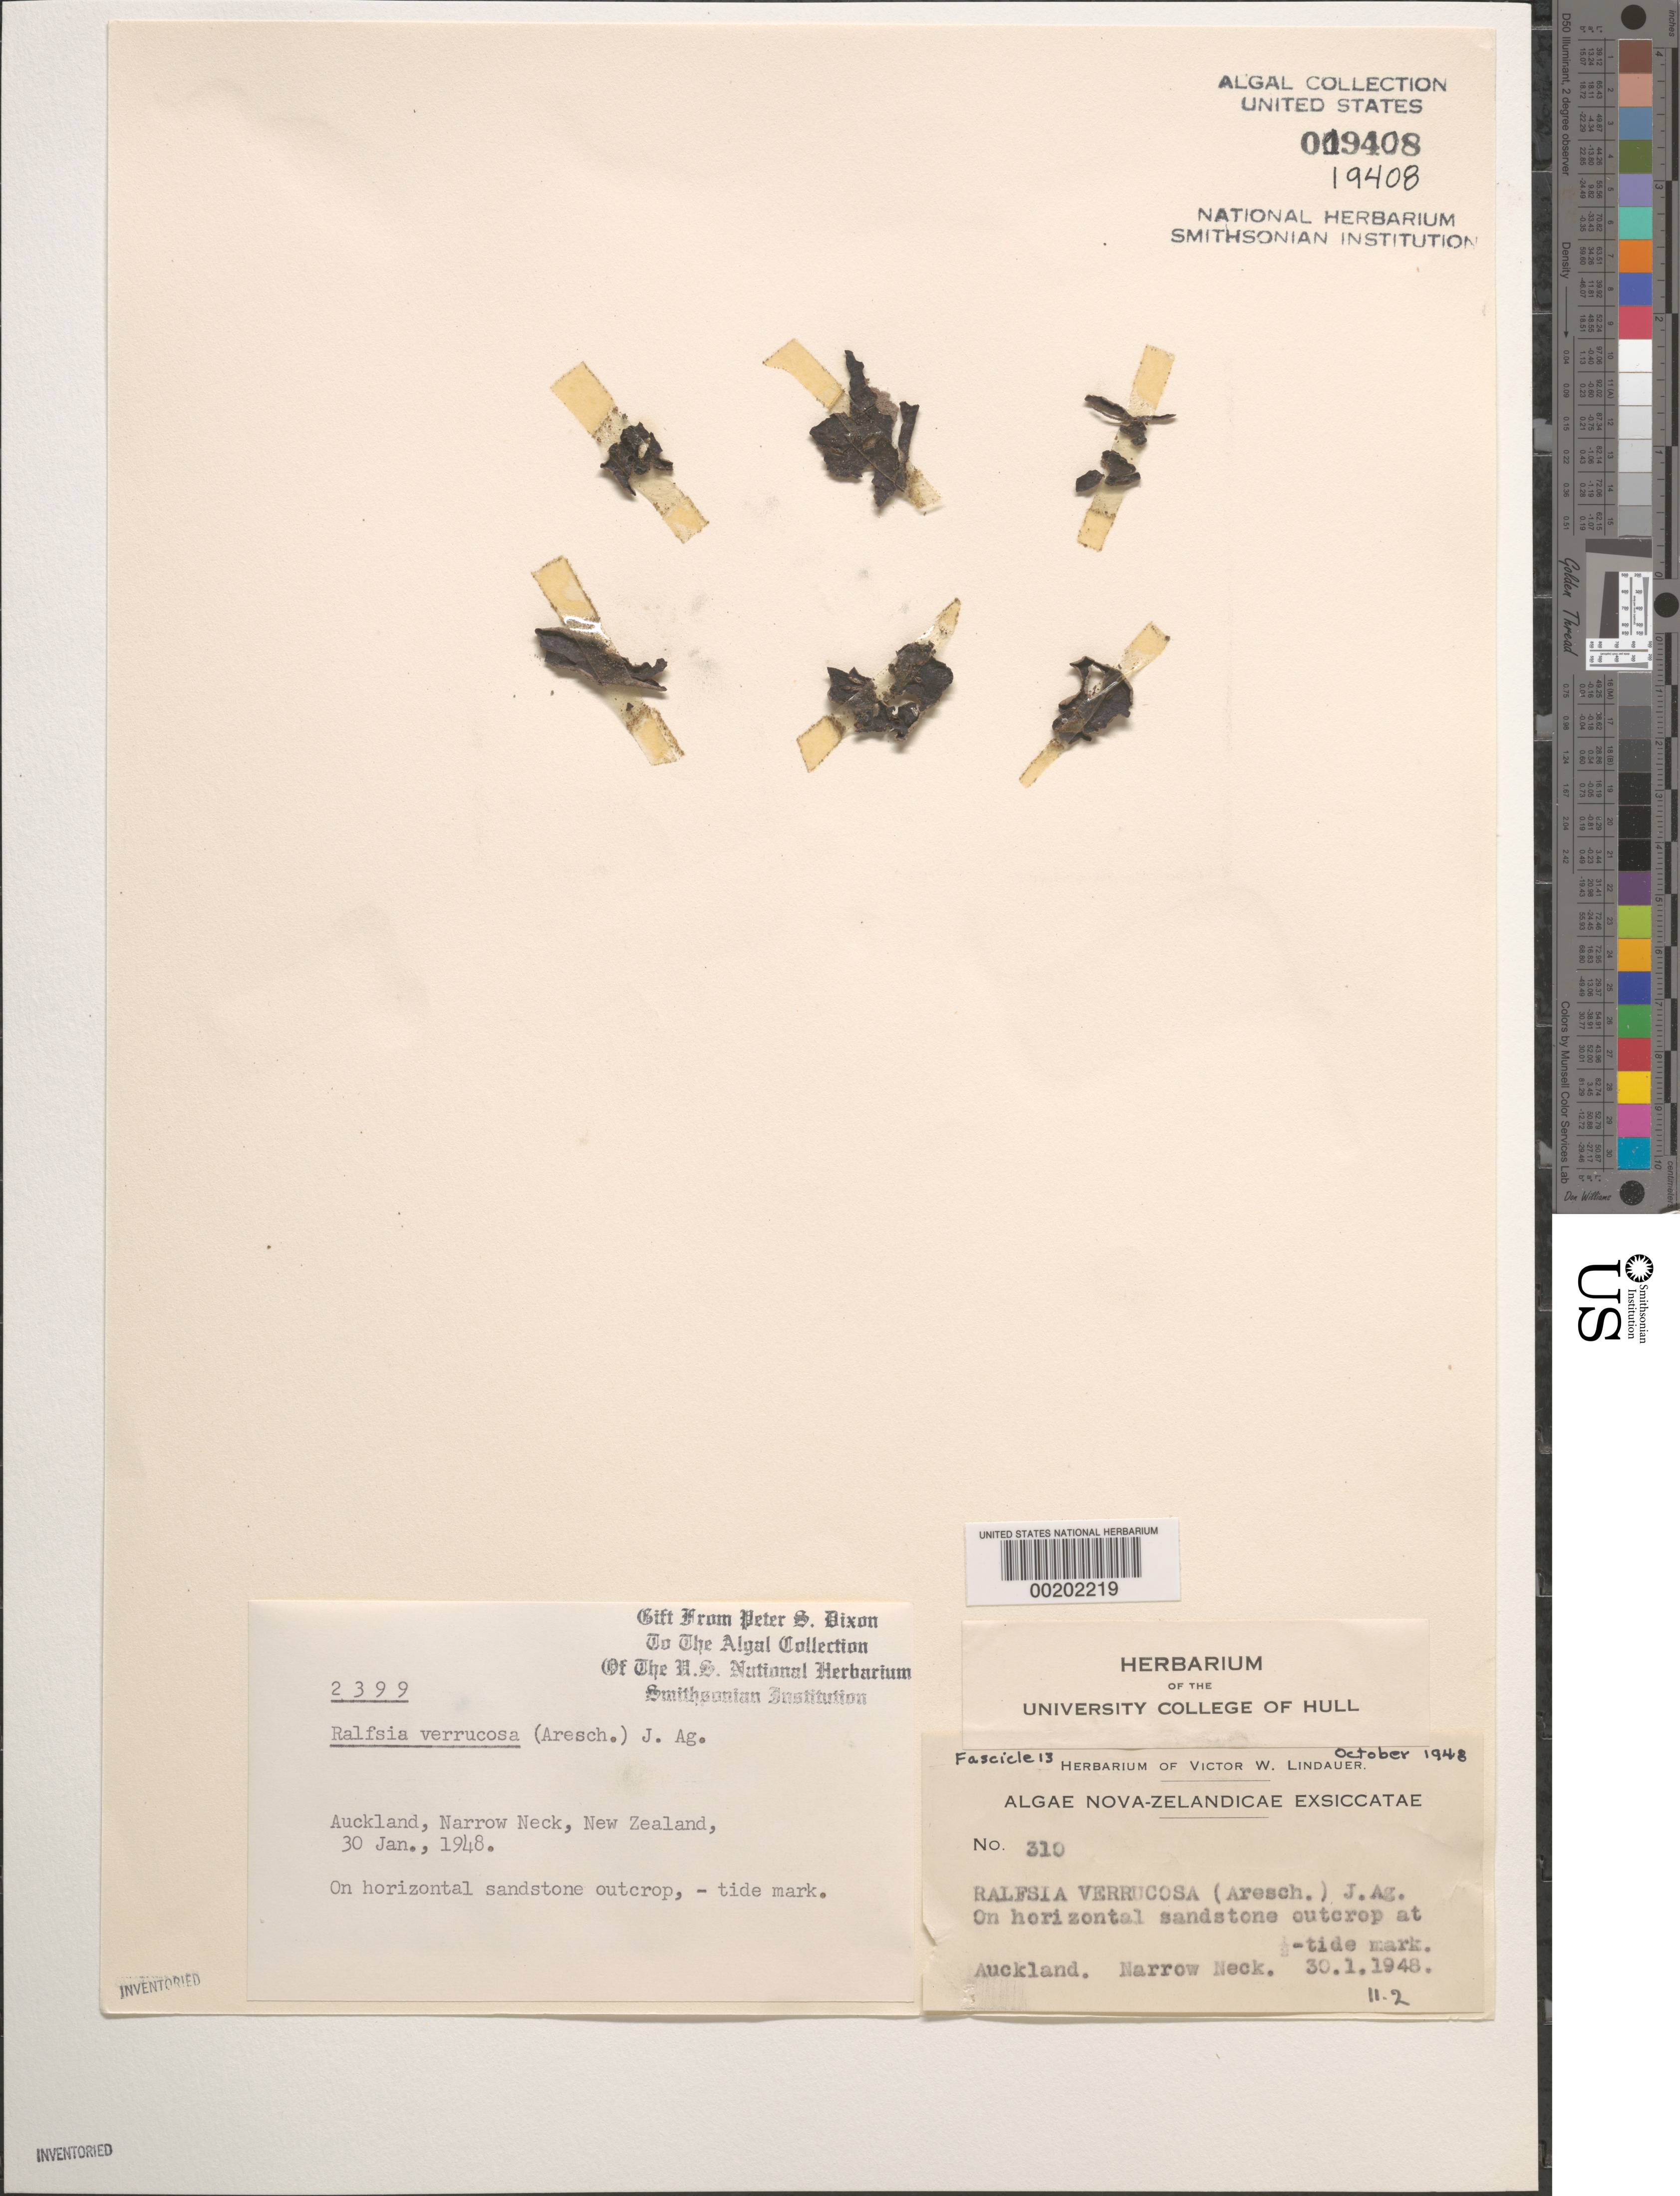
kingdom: Chromista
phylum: Ochrophyta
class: Phaeophyceae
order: Ralfsiales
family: Pseudoralfsiaceae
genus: Pseudoralfsia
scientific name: Pseudoralfsia verrucosa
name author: (Aresch.) Parente et al.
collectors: V. Lindauer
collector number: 310 & PSD 2399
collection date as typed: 30 Jan 1948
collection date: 1948-01-30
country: New Zealand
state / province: Auckland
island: North Island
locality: Auckland, Narrow Neck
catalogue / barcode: US 19408